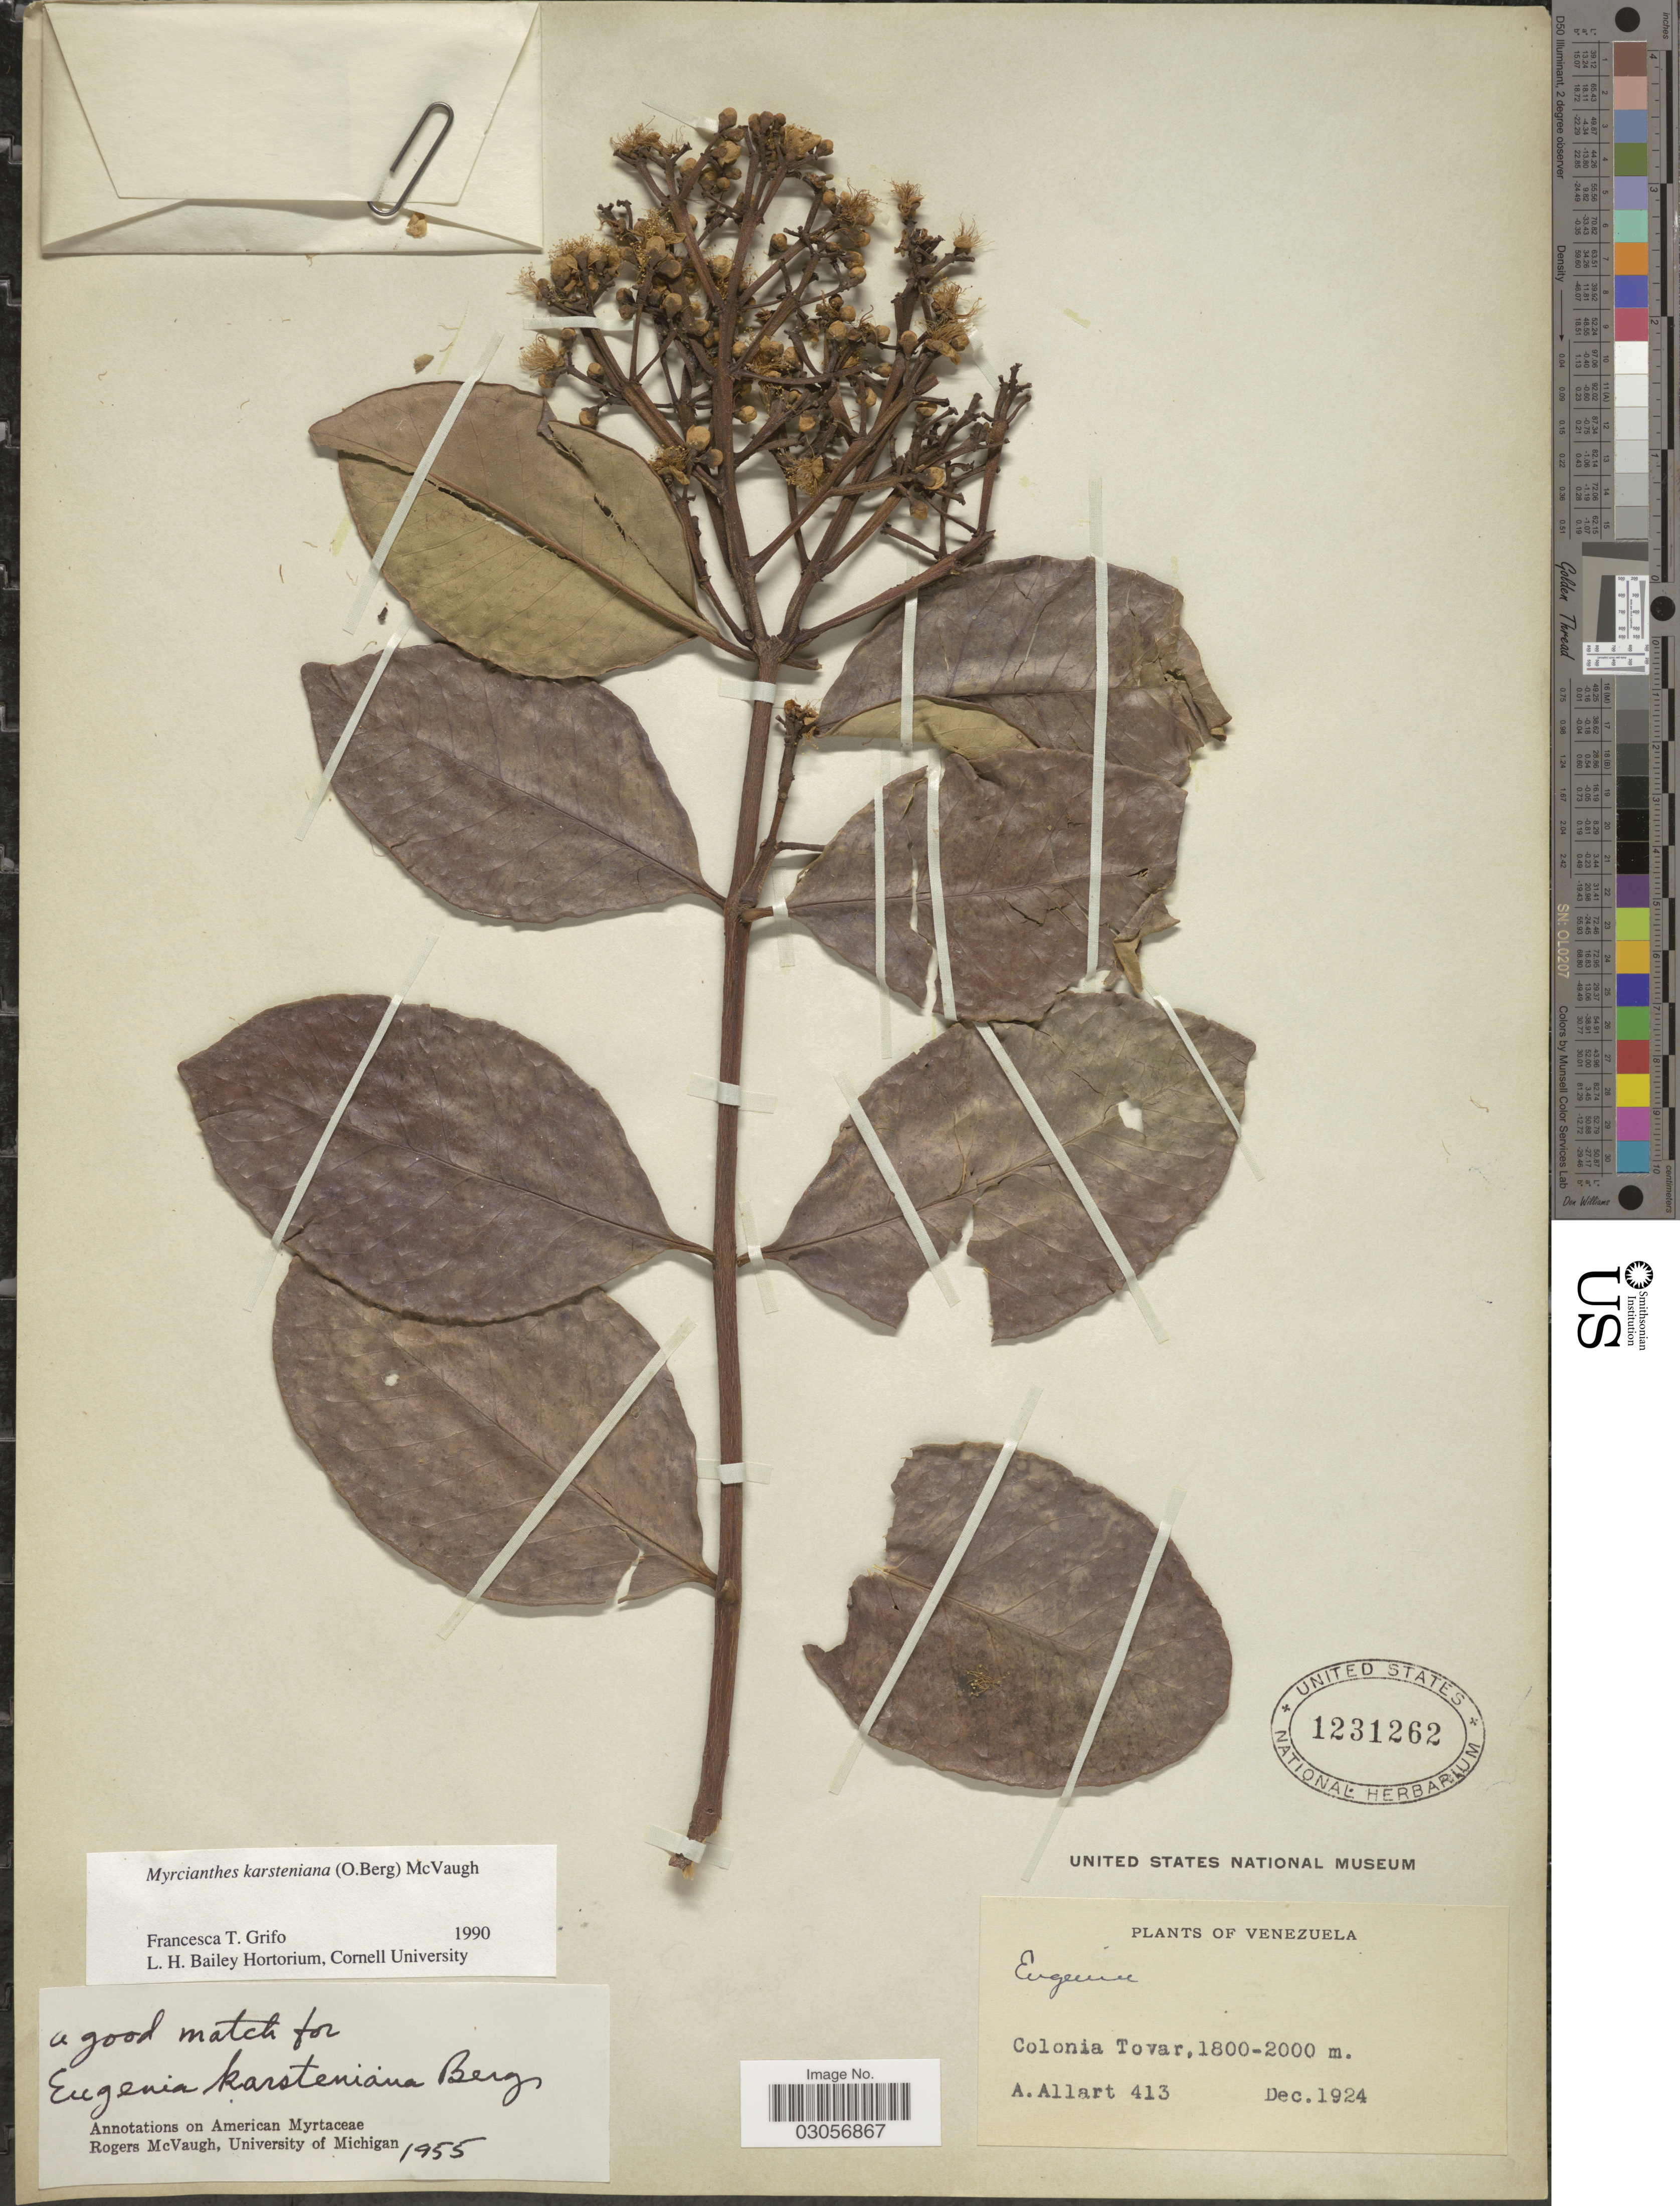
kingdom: Plantae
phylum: Tracheophyta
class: Magnoliopsida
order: Myrtales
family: Myrtaceae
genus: Myrcianthes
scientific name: Myrcianthes karsteniana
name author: (O. Berg) McVaugh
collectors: A. Allart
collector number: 413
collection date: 1924-12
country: Venezuela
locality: Colonia Tovar.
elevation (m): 1800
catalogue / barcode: US 1231262